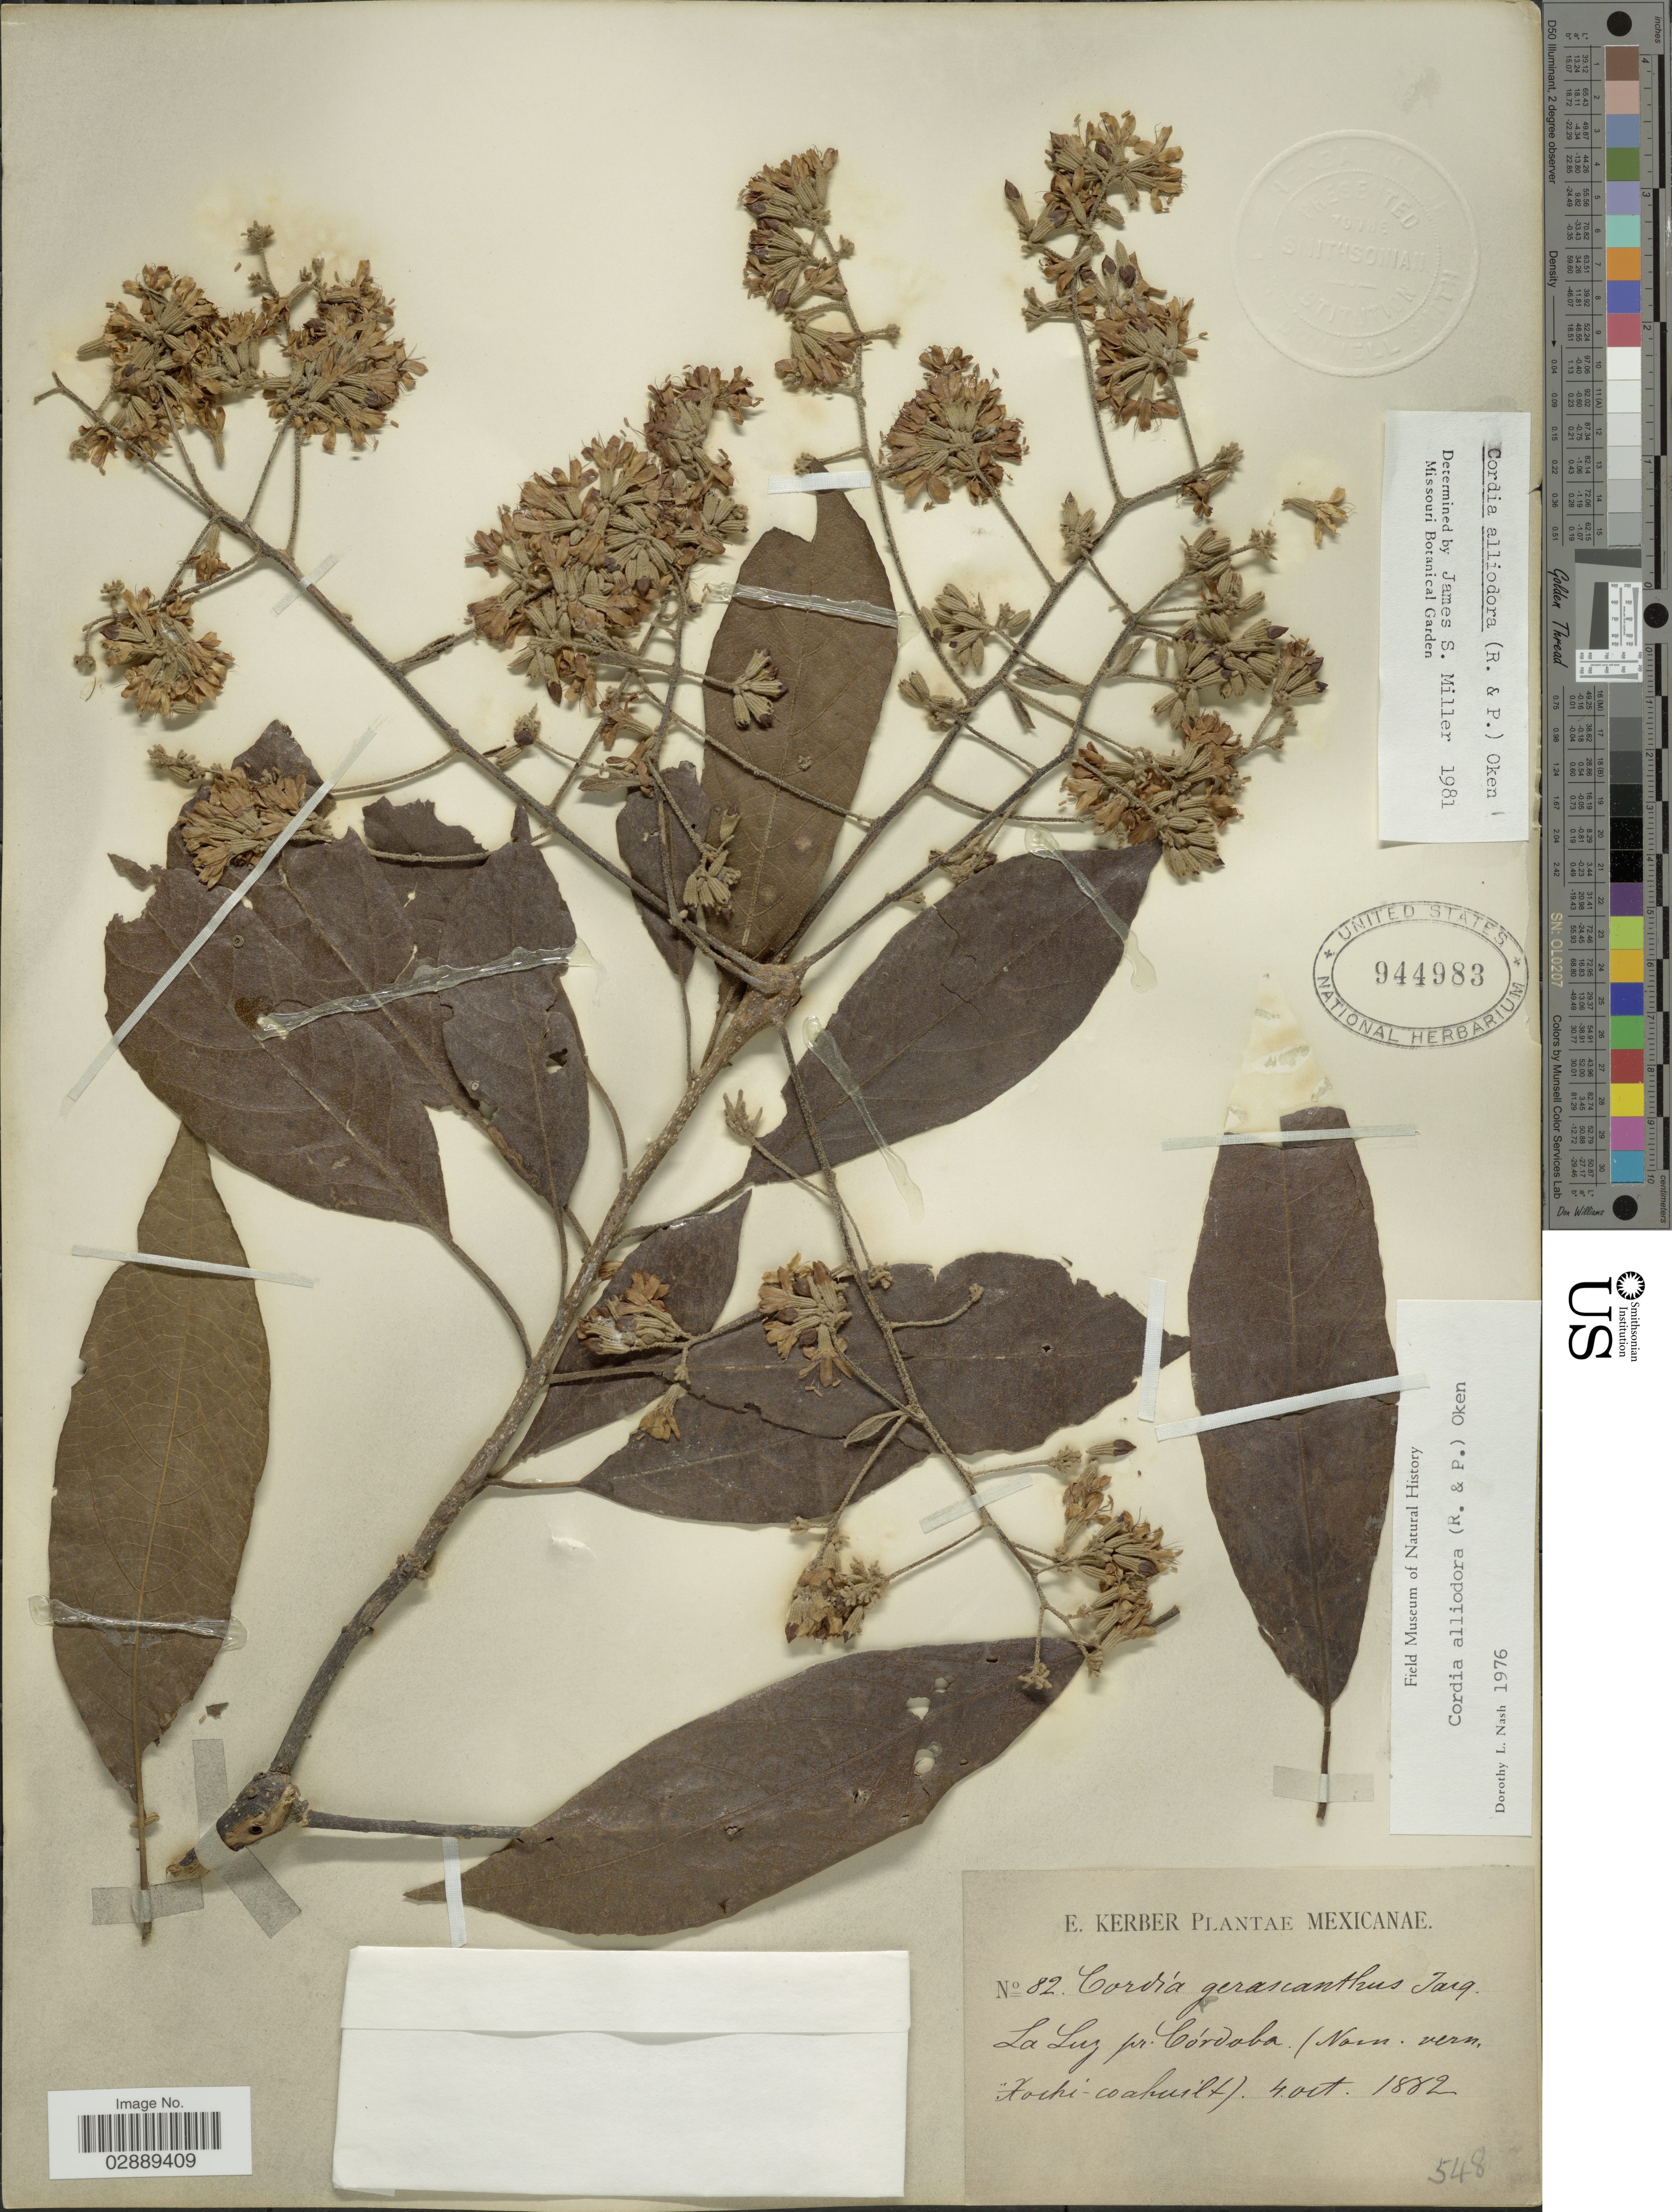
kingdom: Plantae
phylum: Tracheophyta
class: Magnoliopsida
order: Boraginales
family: Cordiaceae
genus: Cordia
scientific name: Cordia alliodora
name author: (Ruiz & Pav.) Oken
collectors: E. Kerber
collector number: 82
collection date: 1882-10-04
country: Mexico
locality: La Luz pr. Córdoba.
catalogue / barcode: US 944983